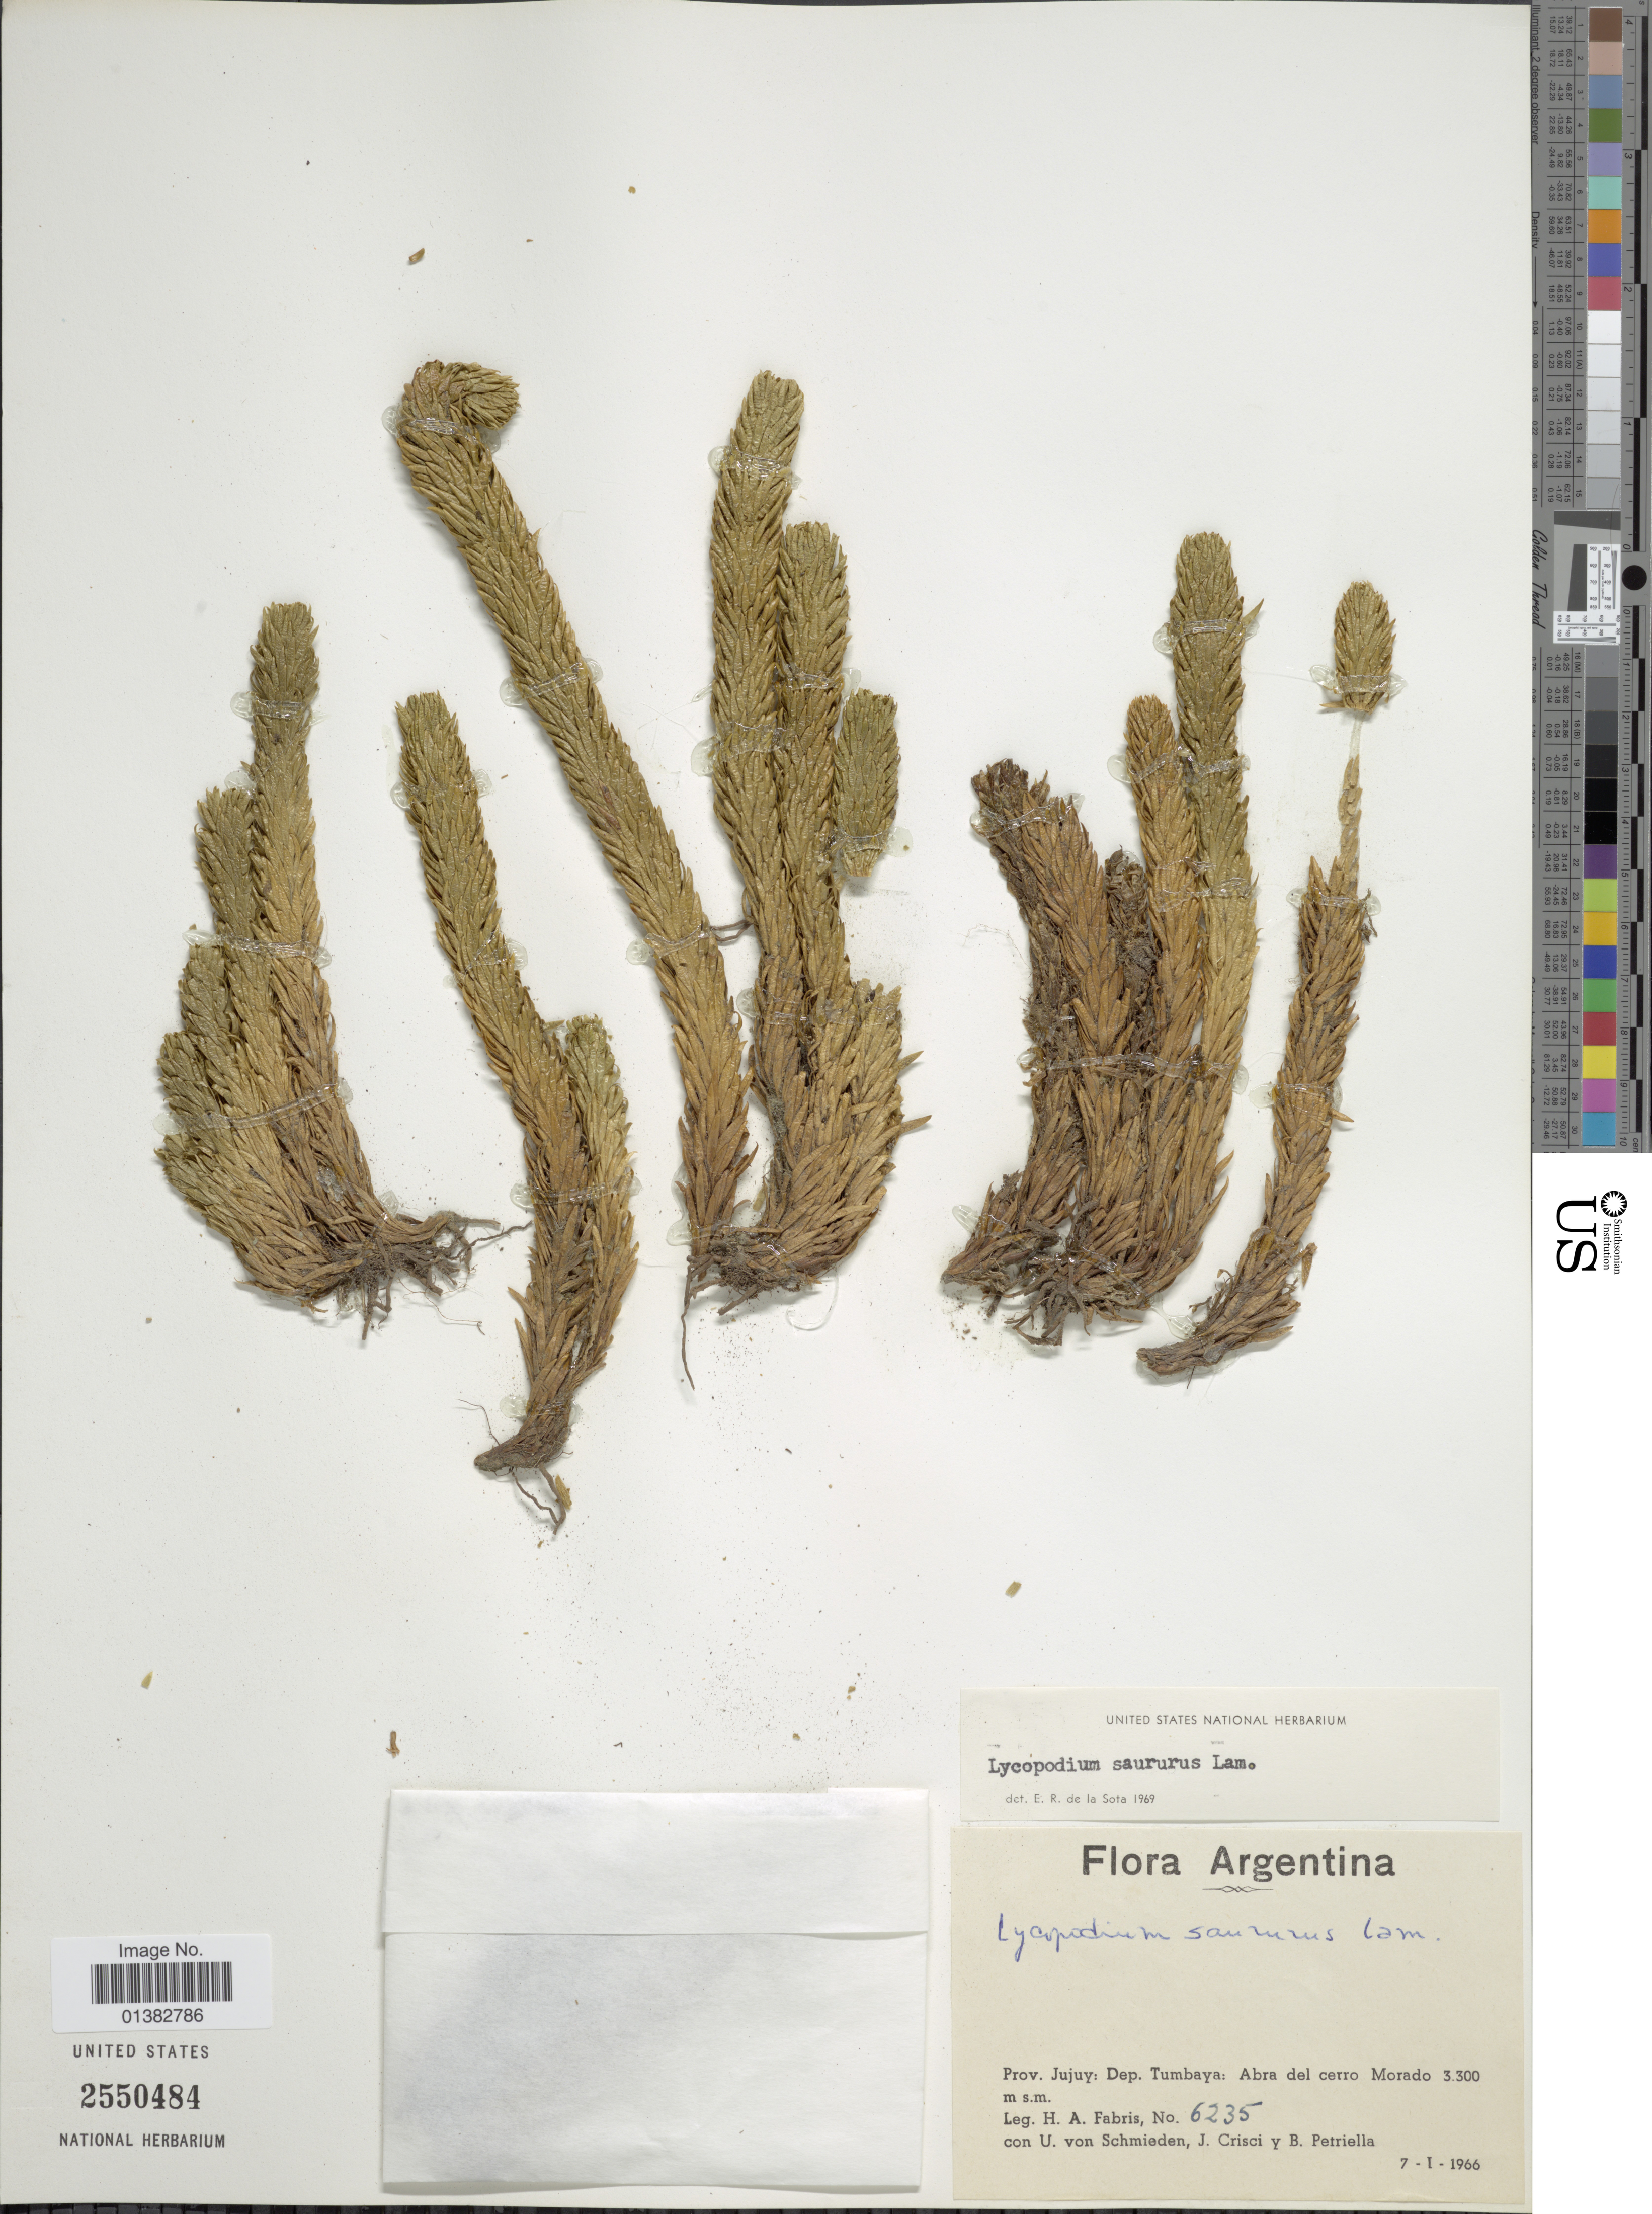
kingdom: Plantae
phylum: Tracheophyta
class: Lycopodiopsida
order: Lycopodiales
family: Lycopodiaceae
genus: Phlegmariurus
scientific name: Phlegmariurus saururus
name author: (Lam.) B. Øllg.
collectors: H. A. Fabris, U. Von Schmieden, J. Crisci & B. Petriella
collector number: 6235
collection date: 1966-01-07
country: Argentina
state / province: Jujuy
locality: Dep. Tumbaya: Abra del cerro Morado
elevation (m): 3300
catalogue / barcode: US 2550484